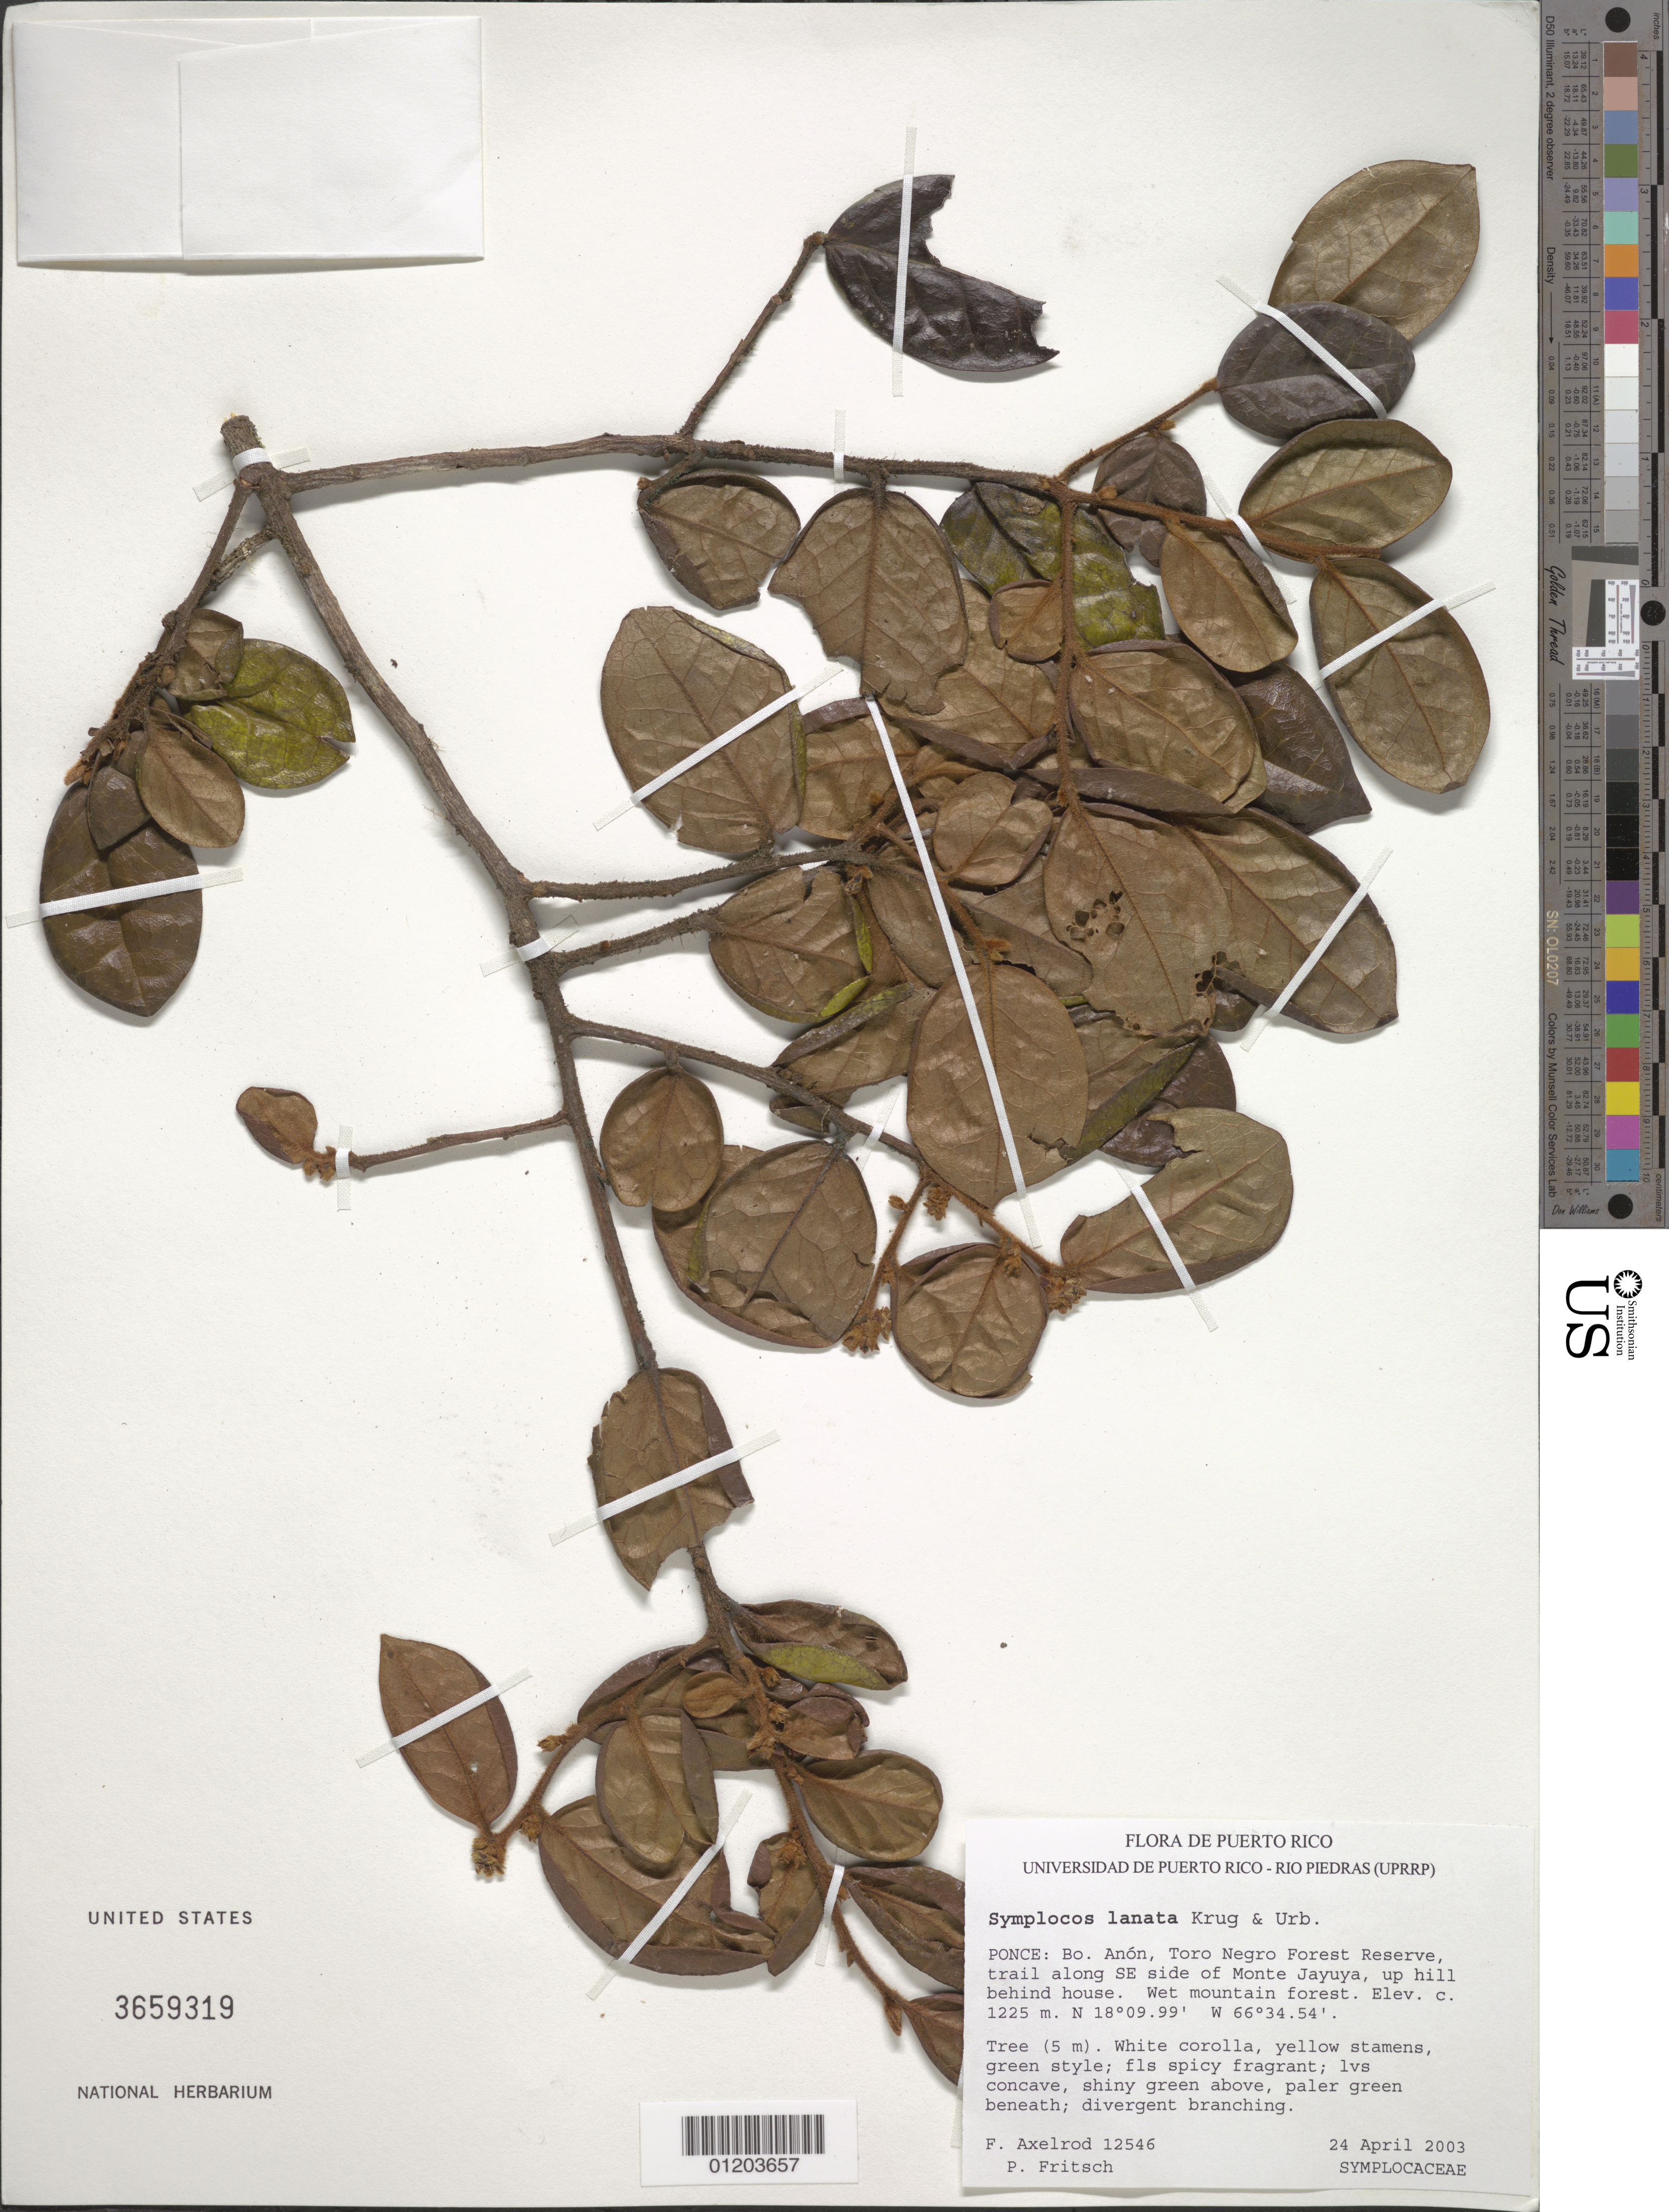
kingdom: Plantae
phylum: Tracheophyta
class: Magnoliopsida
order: Ericales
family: Symplocaceae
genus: Symplocos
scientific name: Symplocos lanata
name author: Krug & Urb.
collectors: F. S. Axelrod & P. Fritsch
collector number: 12546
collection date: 2003-04-24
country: Puerto Rico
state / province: Ponce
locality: Bo. Anón, Toro Negro Forest Reserve, trail along SE side of Monte Jayuya, up hill behind house.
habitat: Wet mountain forest.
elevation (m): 1225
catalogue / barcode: US 3659319